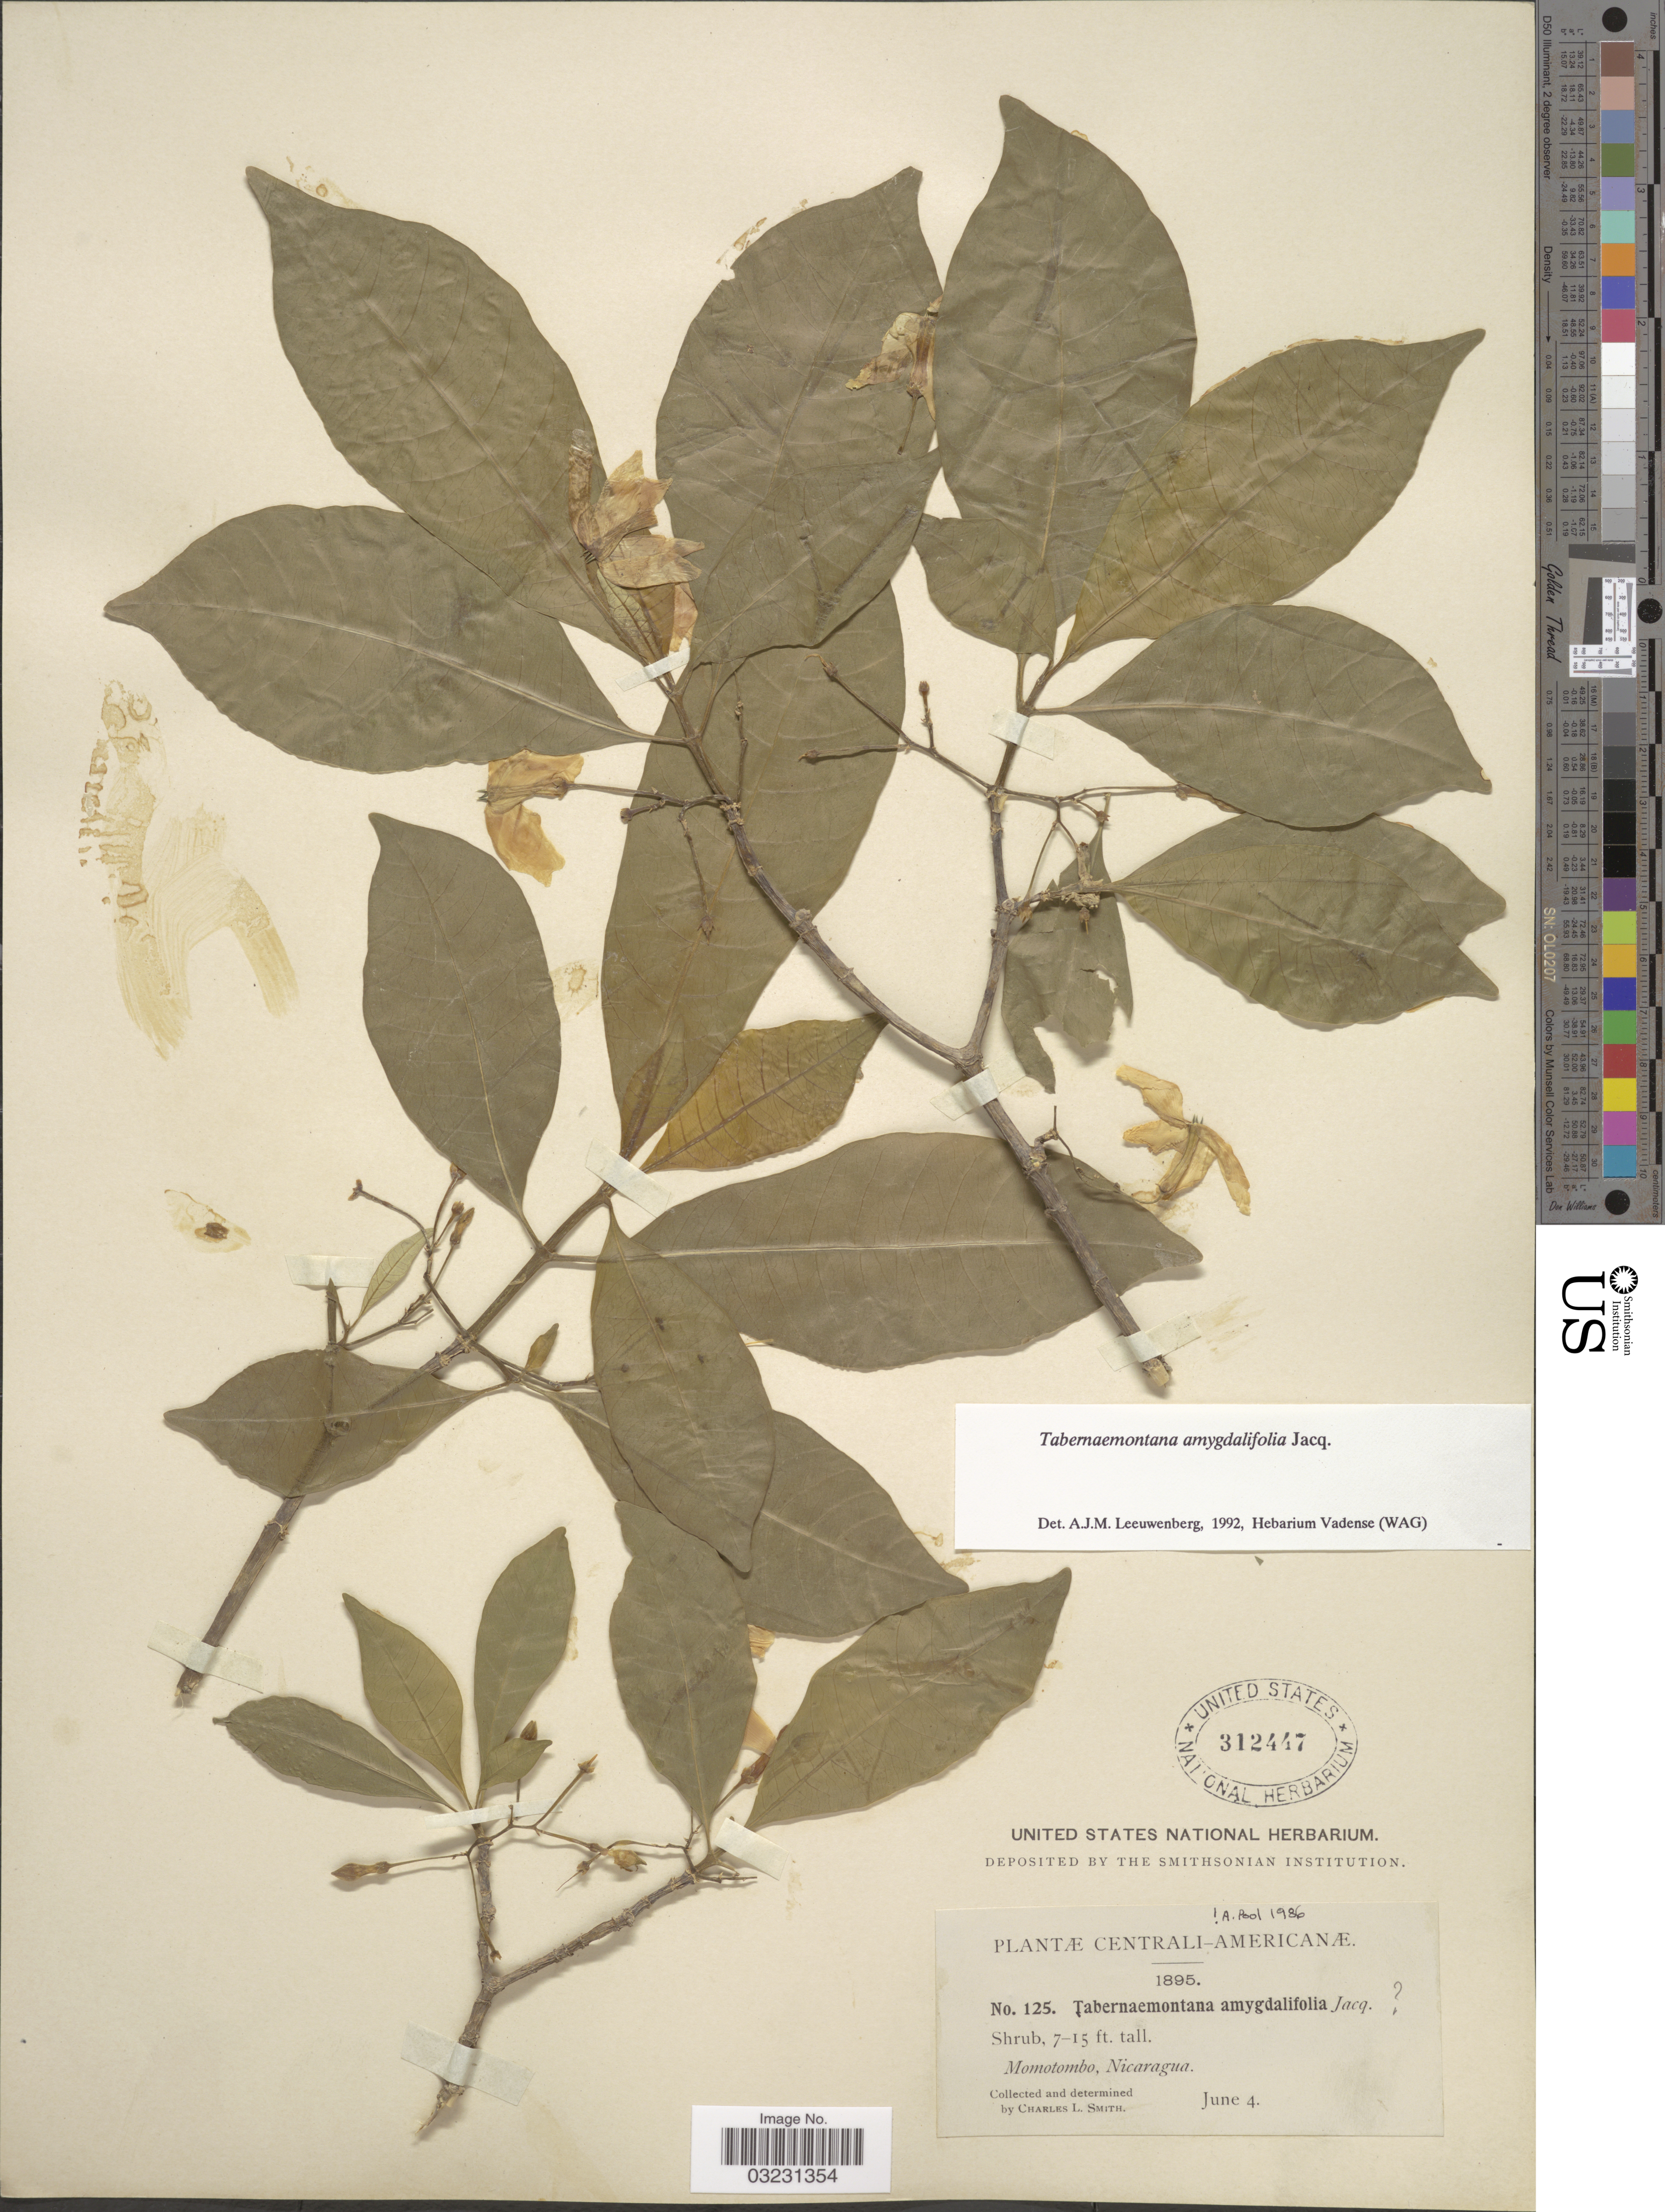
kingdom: Plantae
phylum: Tracheophyta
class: Magnoliopsida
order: Gentianales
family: Apocynaceae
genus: Tabernaemontana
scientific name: Tabernaemontana amygdalifolia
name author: Jacq.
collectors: C. L. Smith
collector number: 125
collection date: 1895-06-04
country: Nicaragua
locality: Momotombo.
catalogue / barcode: US 312447